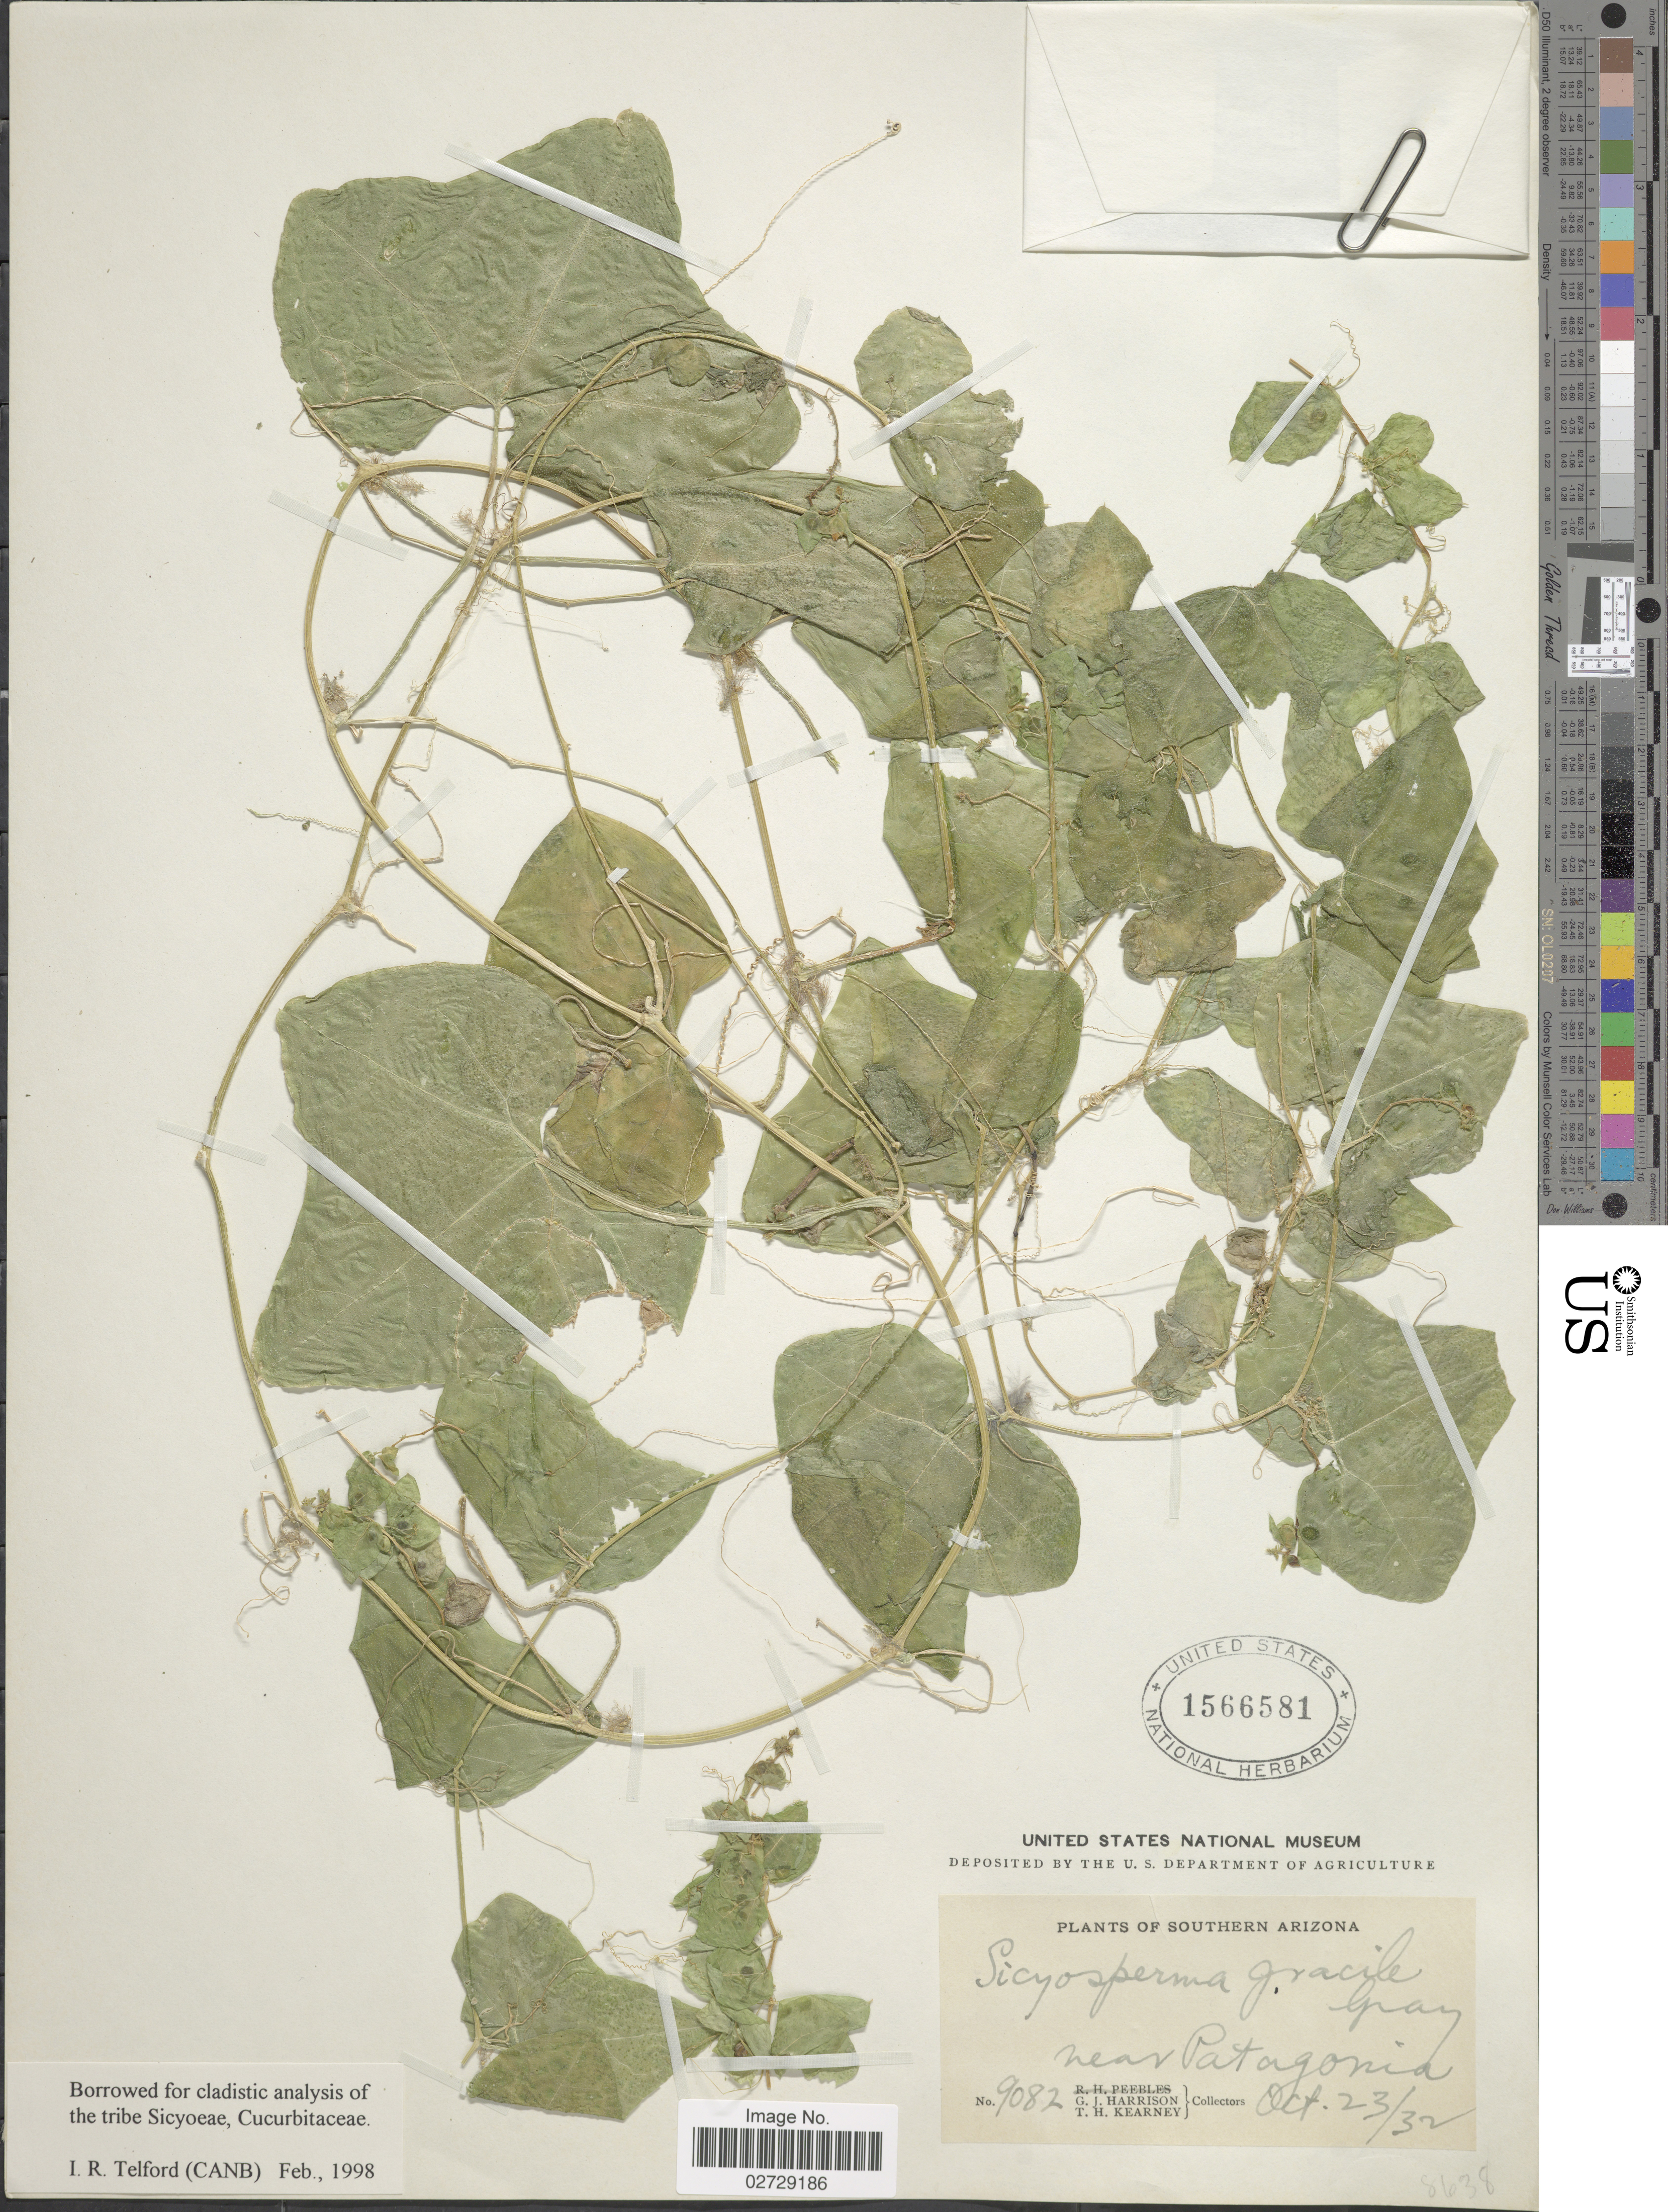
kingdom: Plantae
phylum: Tracheophyta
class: Magnoliopsida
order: Cucurbitales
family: Cucurbitaceae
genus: Sicyosperma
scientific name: Sicyosperma gracile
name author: A. Gray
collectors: G. J. Harrison & T. H. Kearney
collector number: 9082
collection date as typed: Transcribed d/m/y: 23/10/32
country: United States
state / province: Arizona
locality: Southern Arizona, near Patagonia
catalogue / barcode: US 1566581